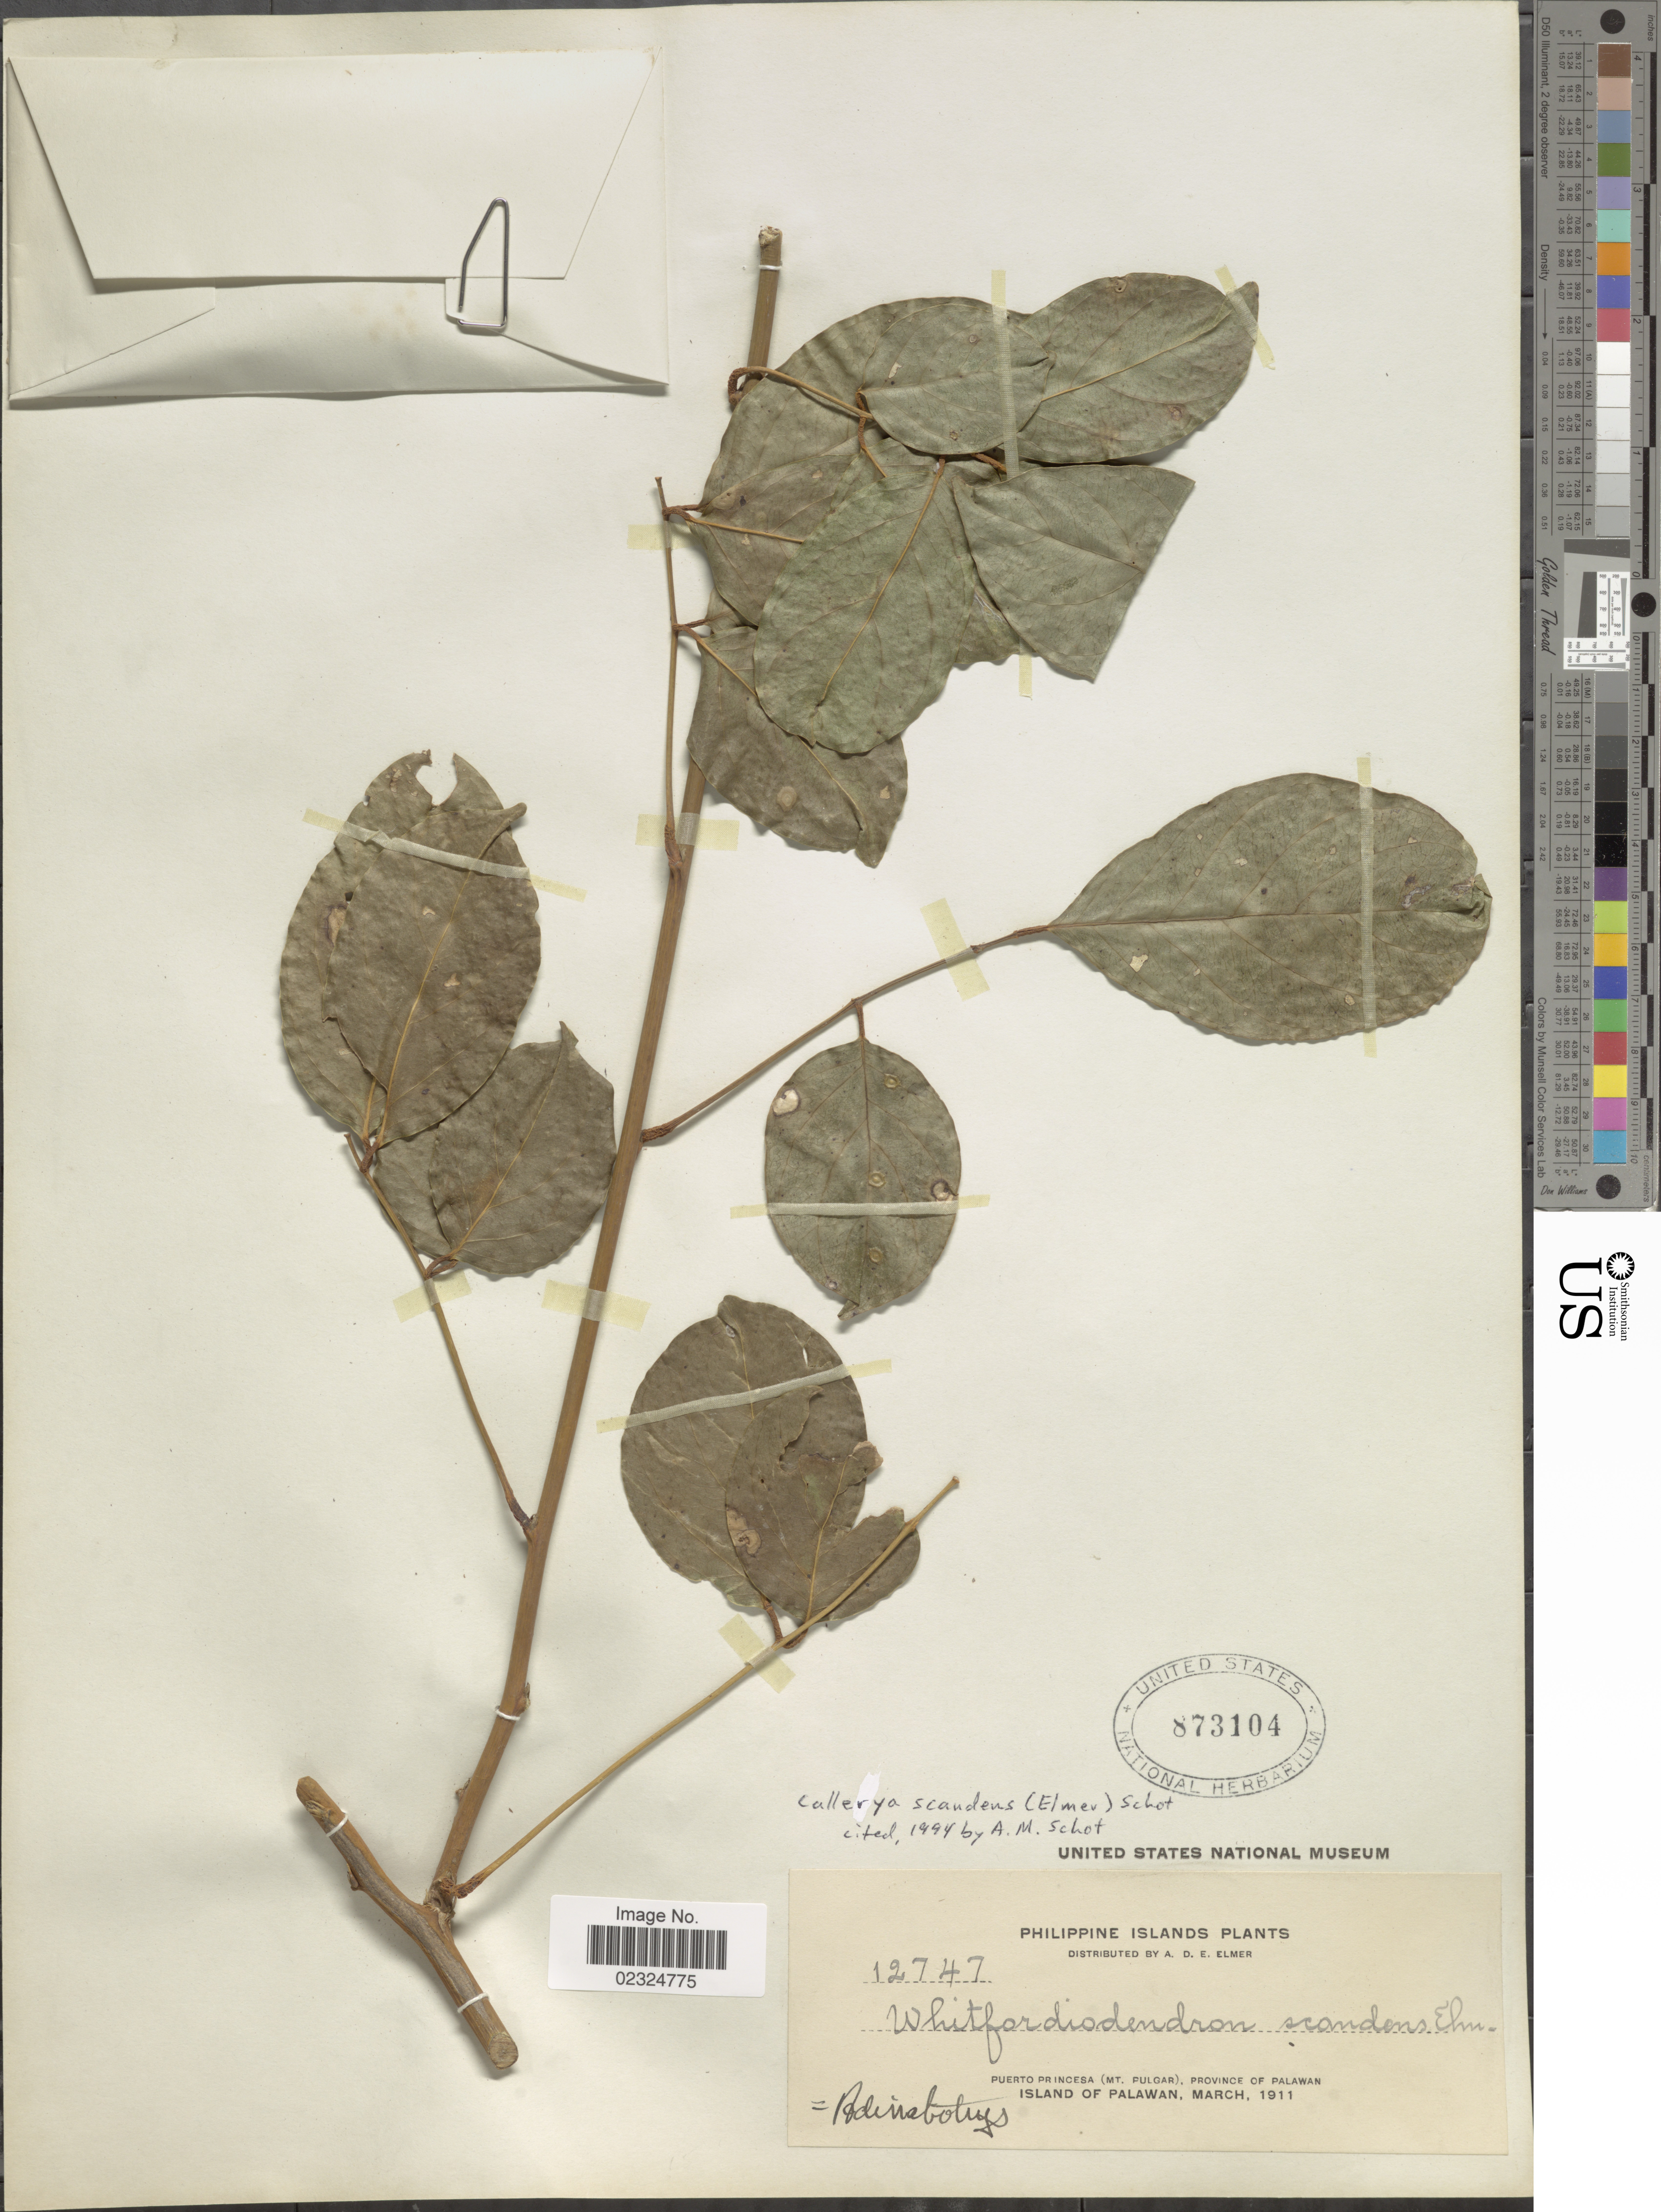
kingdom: Plantae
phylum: Tracheophyta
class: Magnoliopsida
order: Fabales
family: Fabaceae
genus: Whitfordiodendron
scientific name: Whitfordiodendron scandens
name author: (Elmer) Elmer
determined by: Strong, Mark T., (BOT), Smithsonian Institution - National Museum of Natural History (UNITED STATES)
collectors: A. D. E. Elmer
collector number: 12747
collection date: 1911-03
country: Philippines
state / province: Mimaropa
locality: Puerto Princesa (Mt. Pulgar), Island of Palawan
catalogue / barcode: US 873104